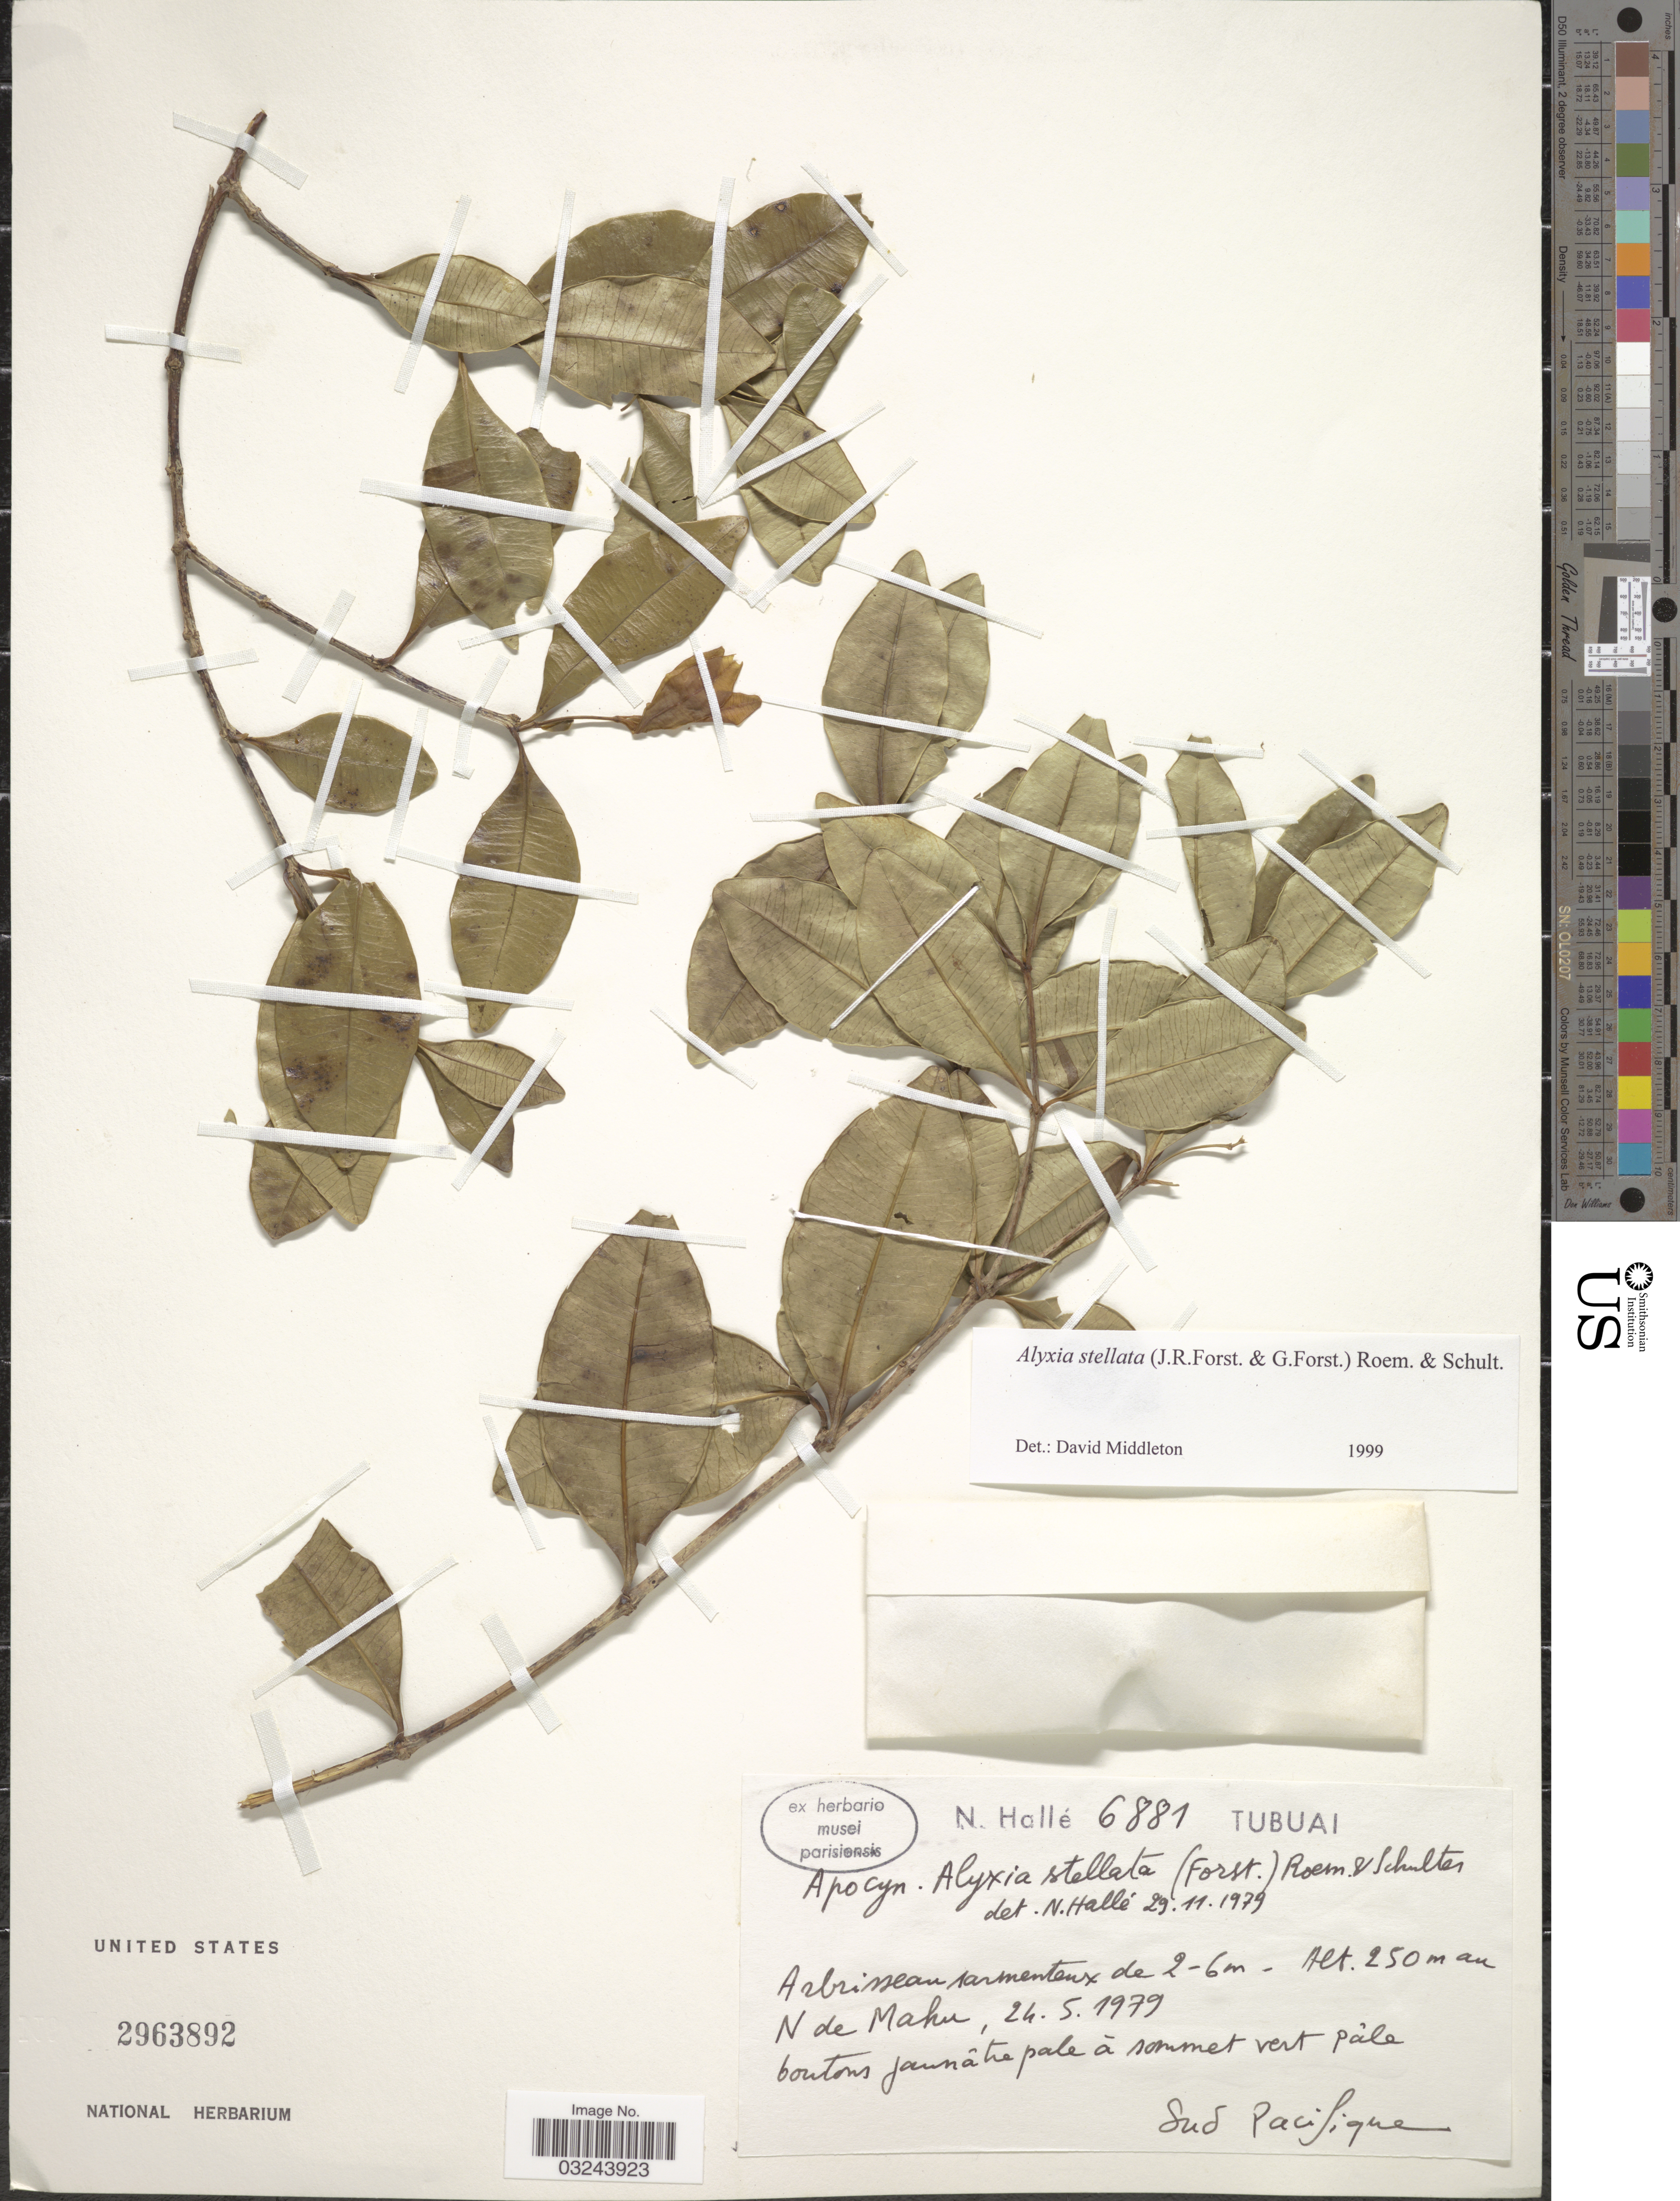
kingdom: Plantae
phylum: Tracheophyta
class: Magnoliopsida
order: Gentianales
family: Apocynaceae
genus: Alyxia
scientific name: Alyxia stellata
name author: (J.R. Forst. & G. Forst.) Roem. & Schult.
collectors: N. Hallé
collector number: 6881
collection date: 1979-05-24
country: French Polynesia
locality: Tubuai. N de Mahu.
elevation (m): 250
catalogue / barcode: US 2963892